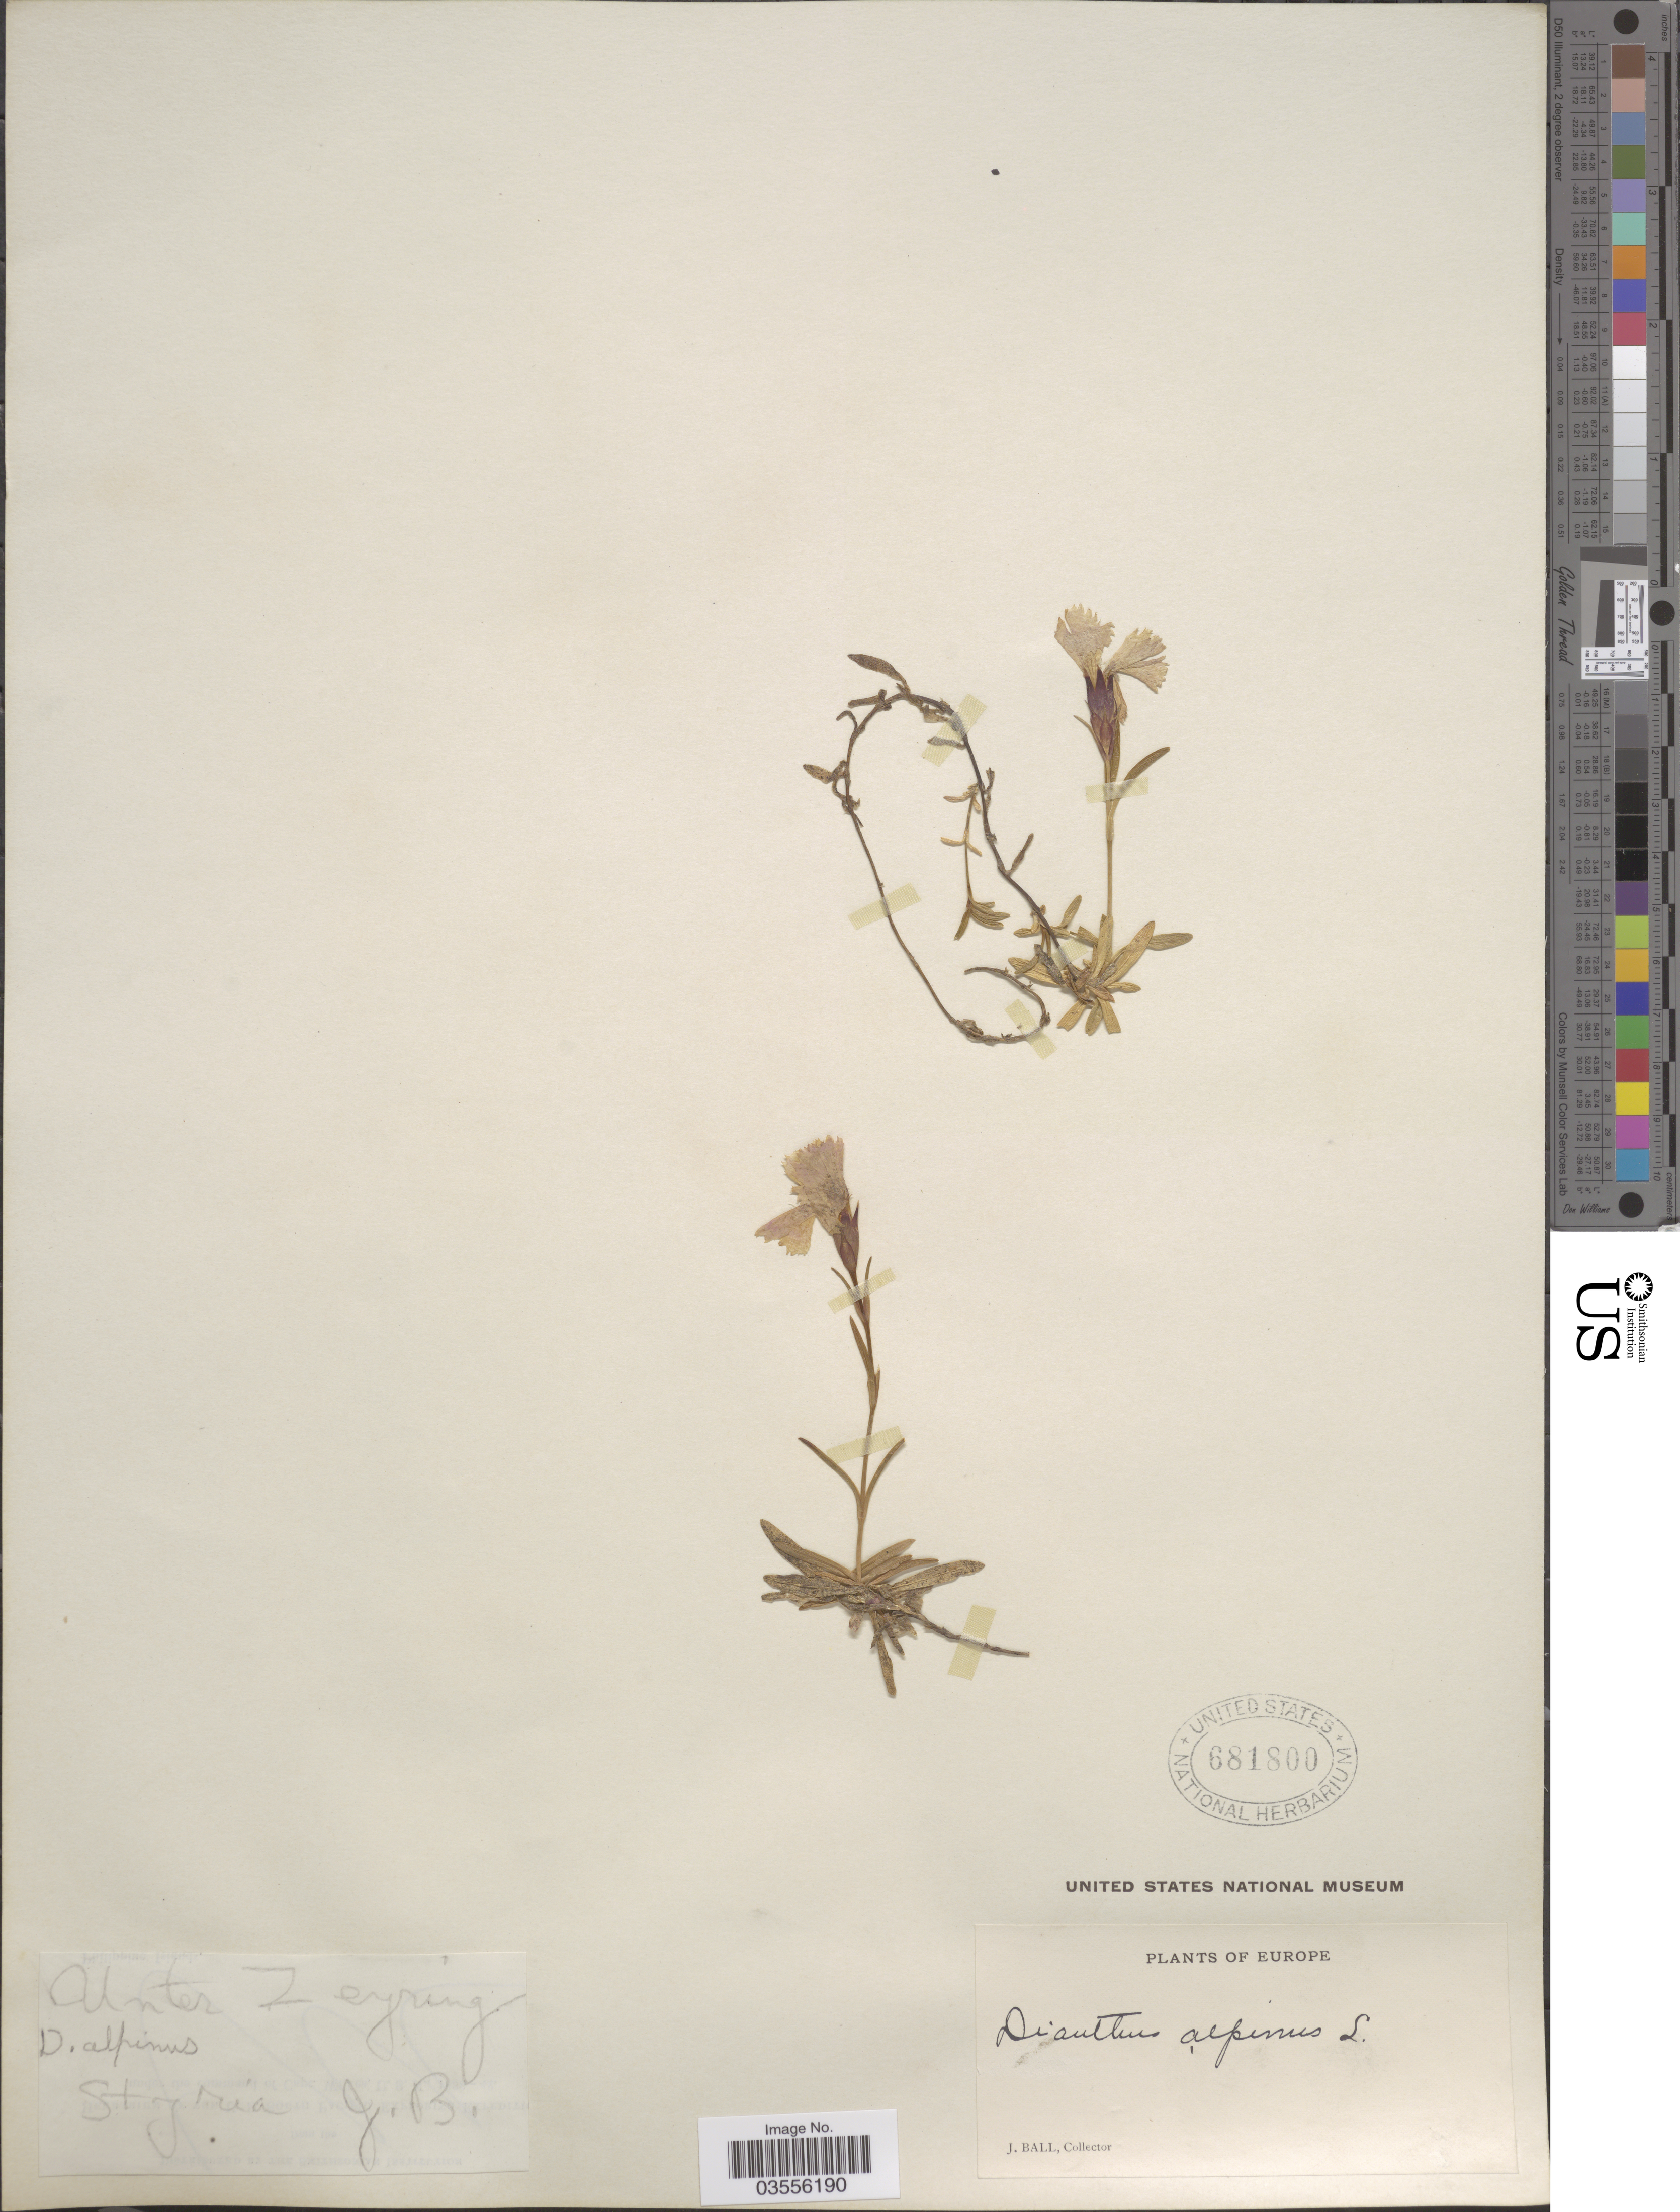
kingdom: Plantae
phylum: Tracheophyta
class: Magnoliopsida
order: Caryophyllales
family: Caryophyllaceae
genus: Dianthus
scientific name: Dianthus alpinus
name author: L.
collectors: J. Ball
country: Austria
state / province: Steiermark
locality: Styria.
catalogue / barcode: US 681800